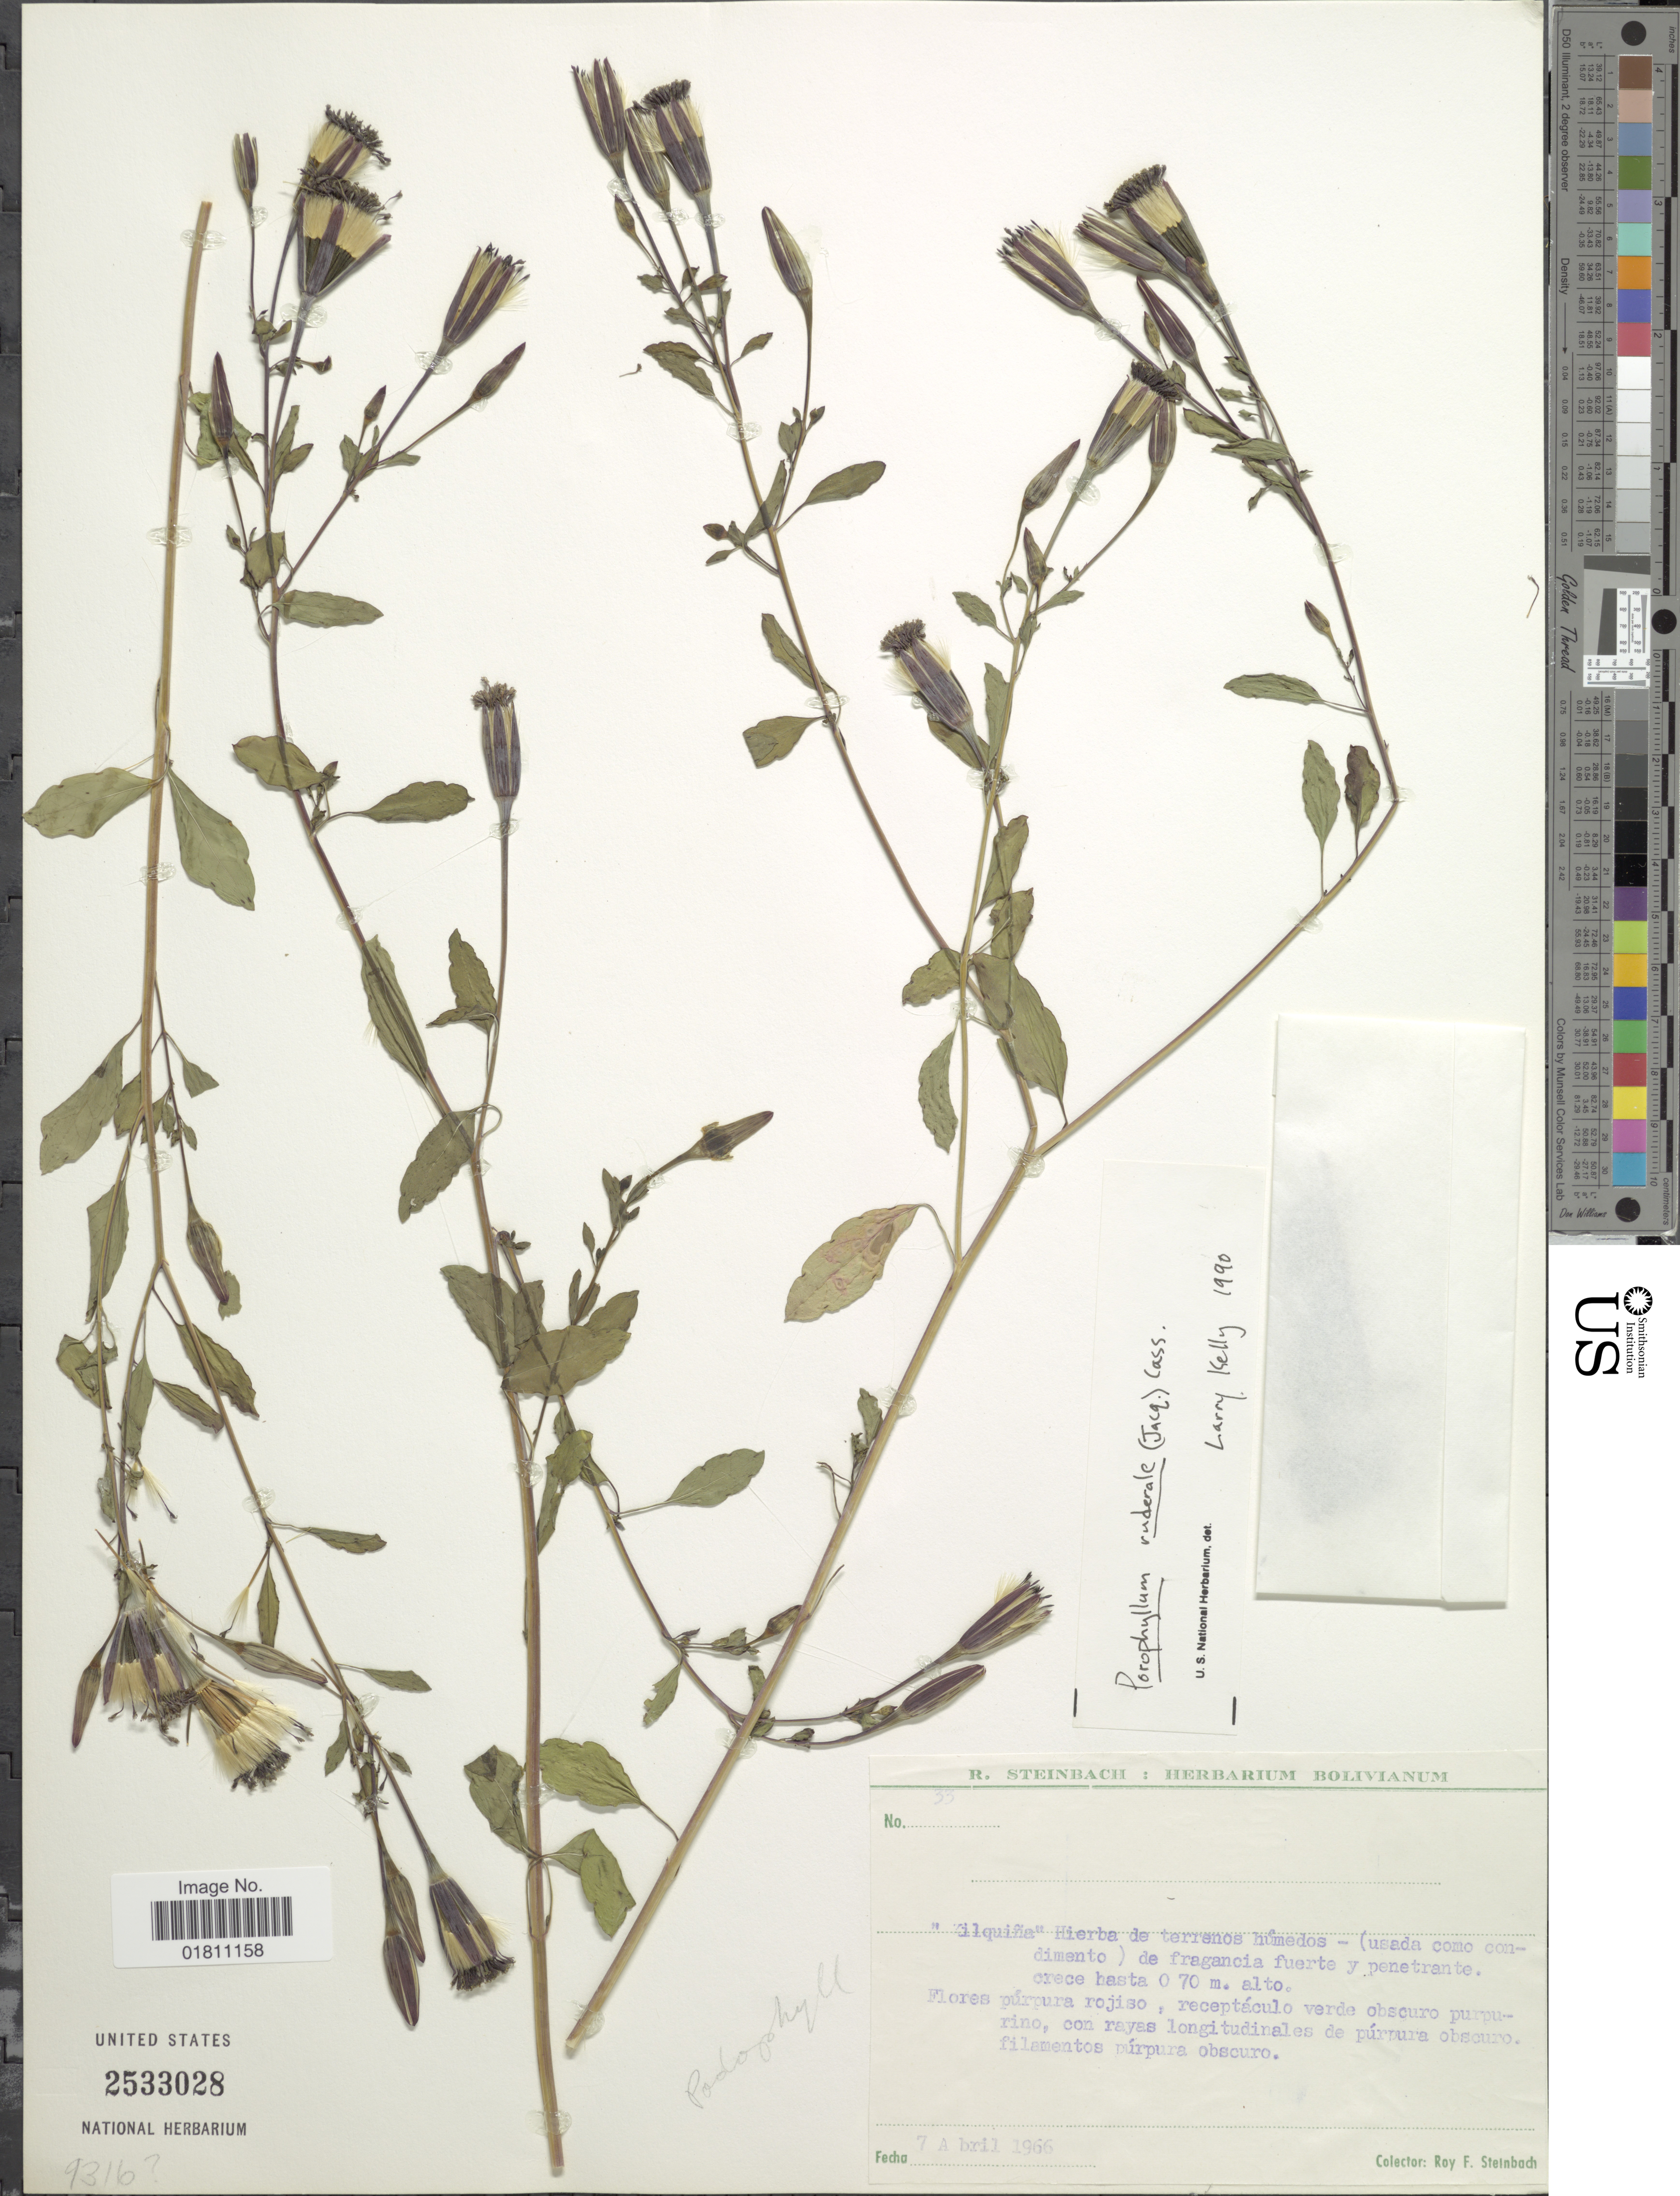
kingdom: Plantae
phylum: Tracheophyta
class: Magnoliopsida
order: Asterales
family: Asteraceae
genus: Porophyllum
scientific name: Porophyllum ruderale subsp. ruderale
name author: (Jacq.) Cass.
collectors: R. F. Steinbach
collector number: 33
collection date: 1966-04-07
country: Bolivia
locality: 'Zilquiña' Hierba de terrenos humedos - (usada como condimento) de Fragancia fuerte y penetrante crece hasta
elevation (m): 0.7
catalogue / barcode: US 2533028